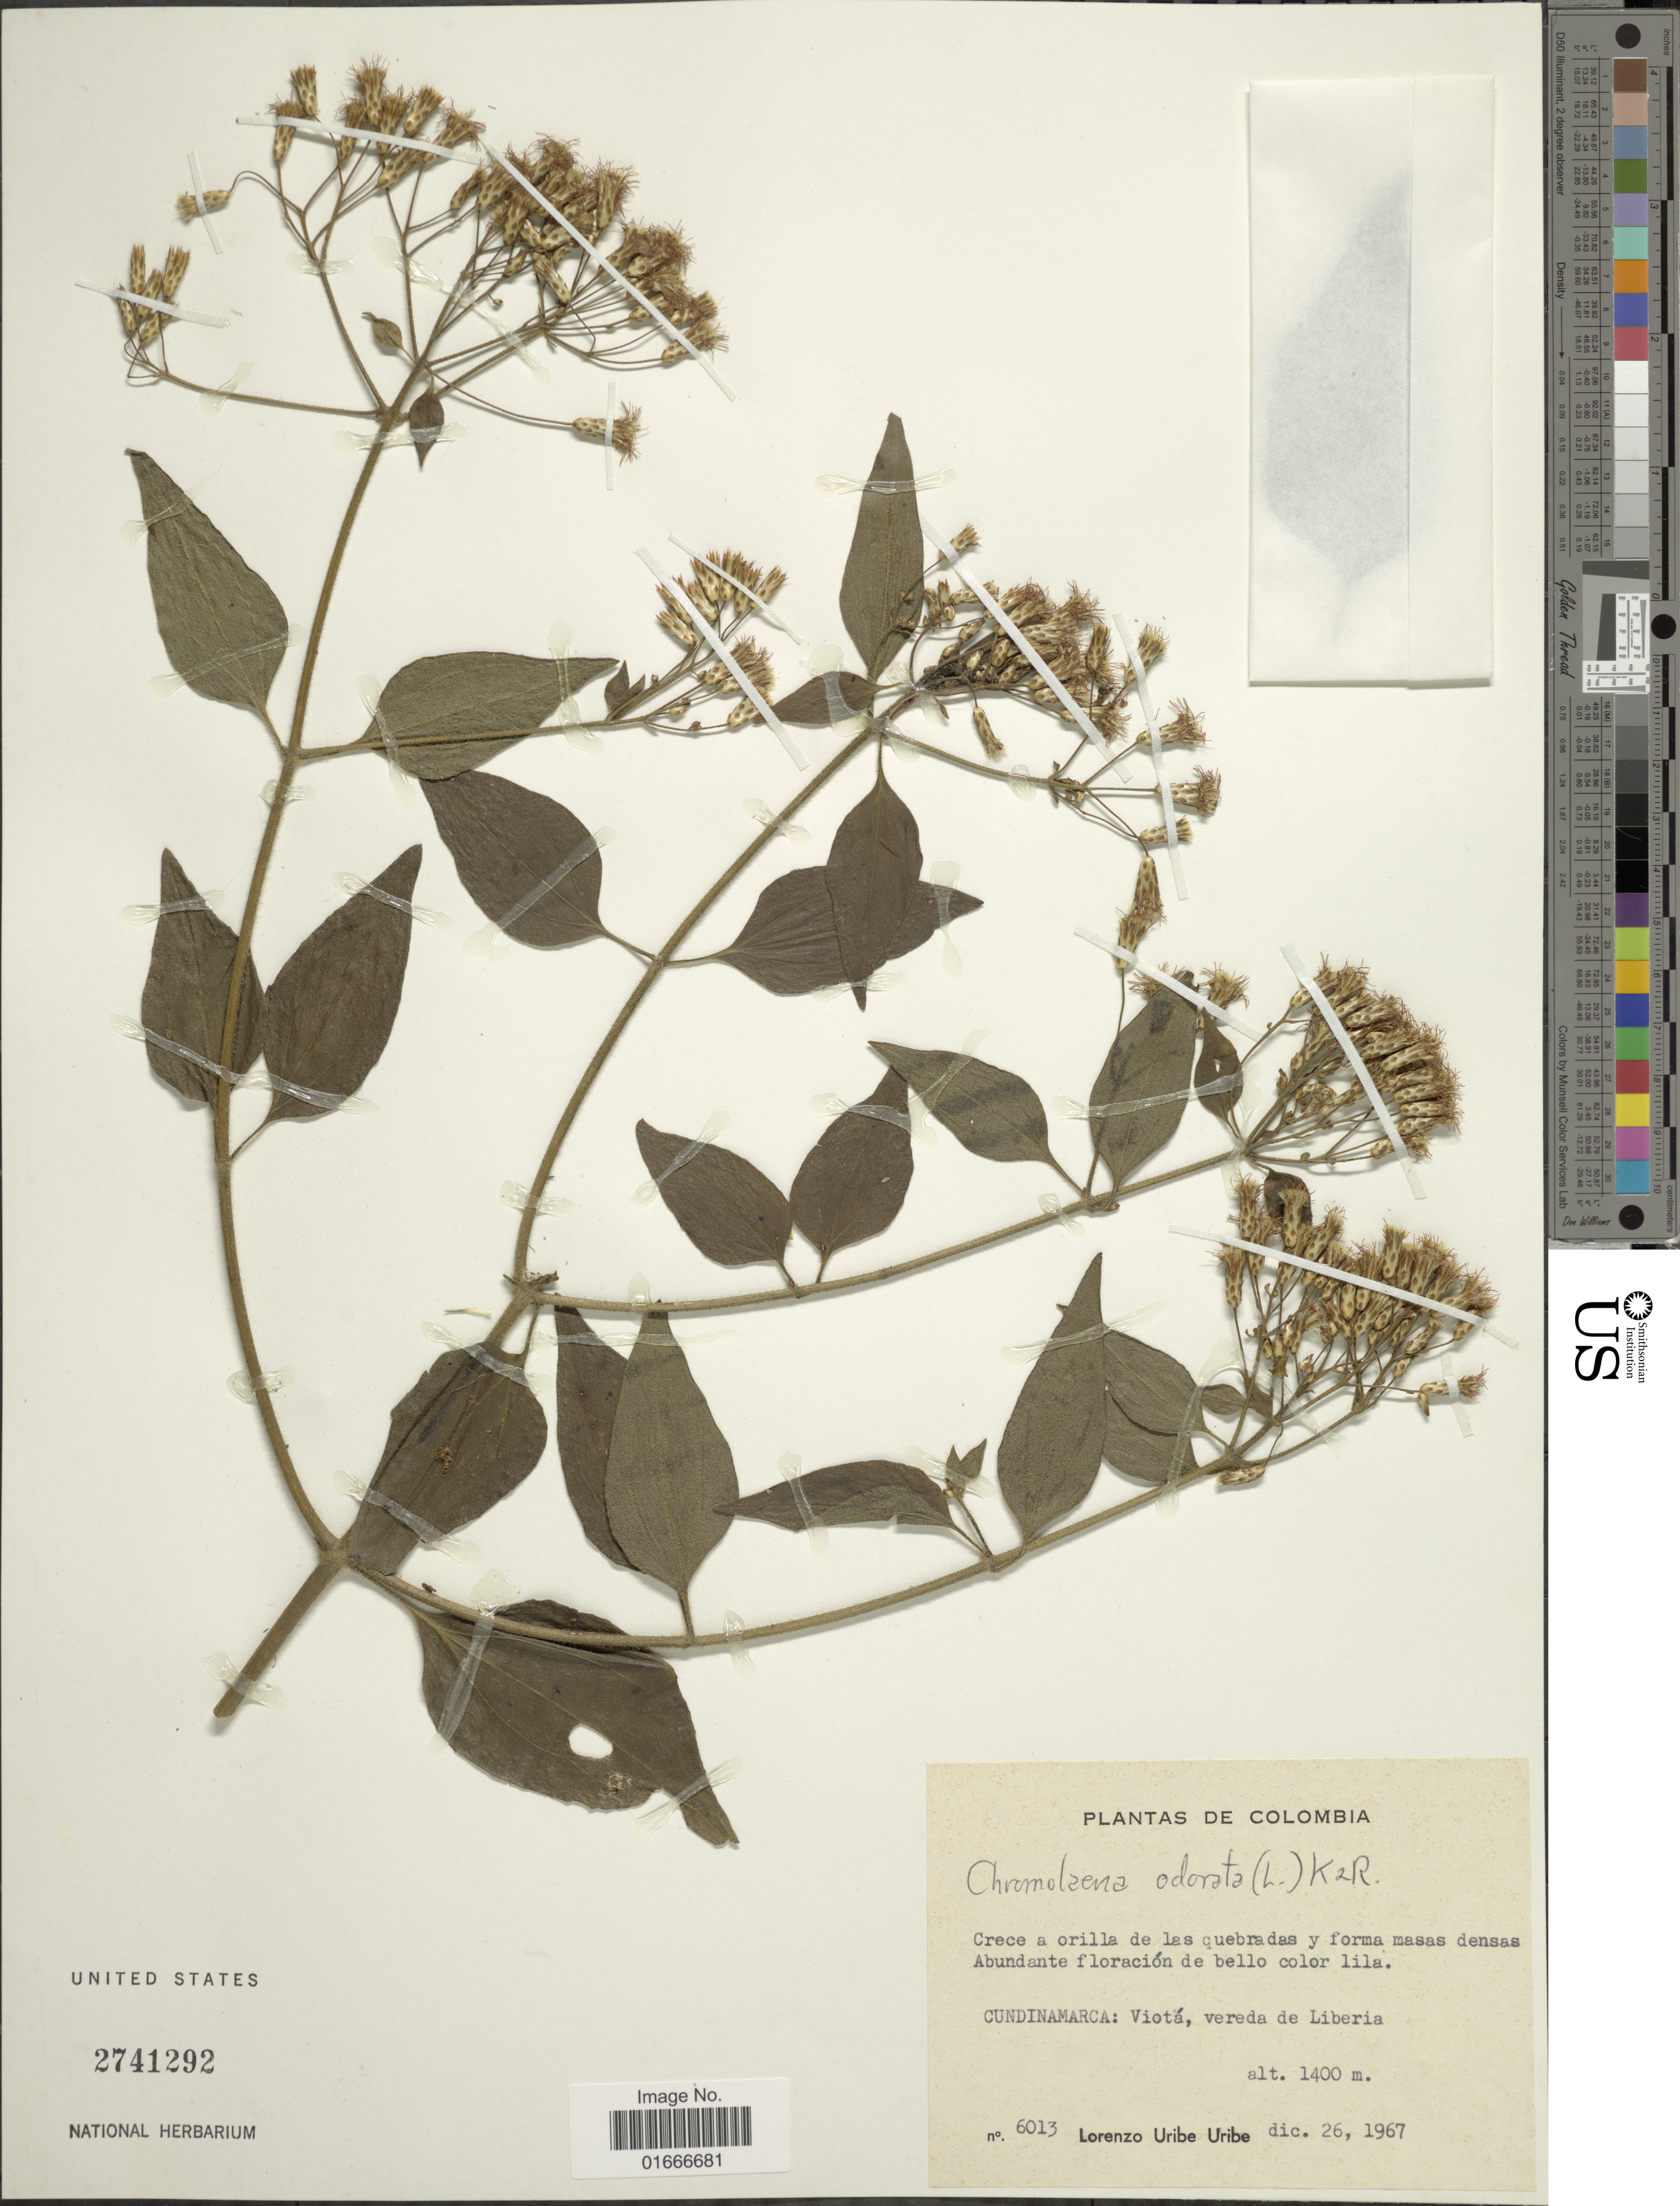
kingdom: Plantae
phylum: Tracheophyta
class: Magnoliopsida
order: Asterales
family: Asteraceae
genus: Chromolaena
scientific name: Chromolaena odorata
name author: (L.) R.M. King & H. Rob.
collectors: L. Uribe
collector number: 6013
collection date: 1967-12-26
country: Colombia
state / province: Cundinamarca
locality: Viota, vereda de Liberia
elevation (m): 1400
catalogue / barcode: US 2741292